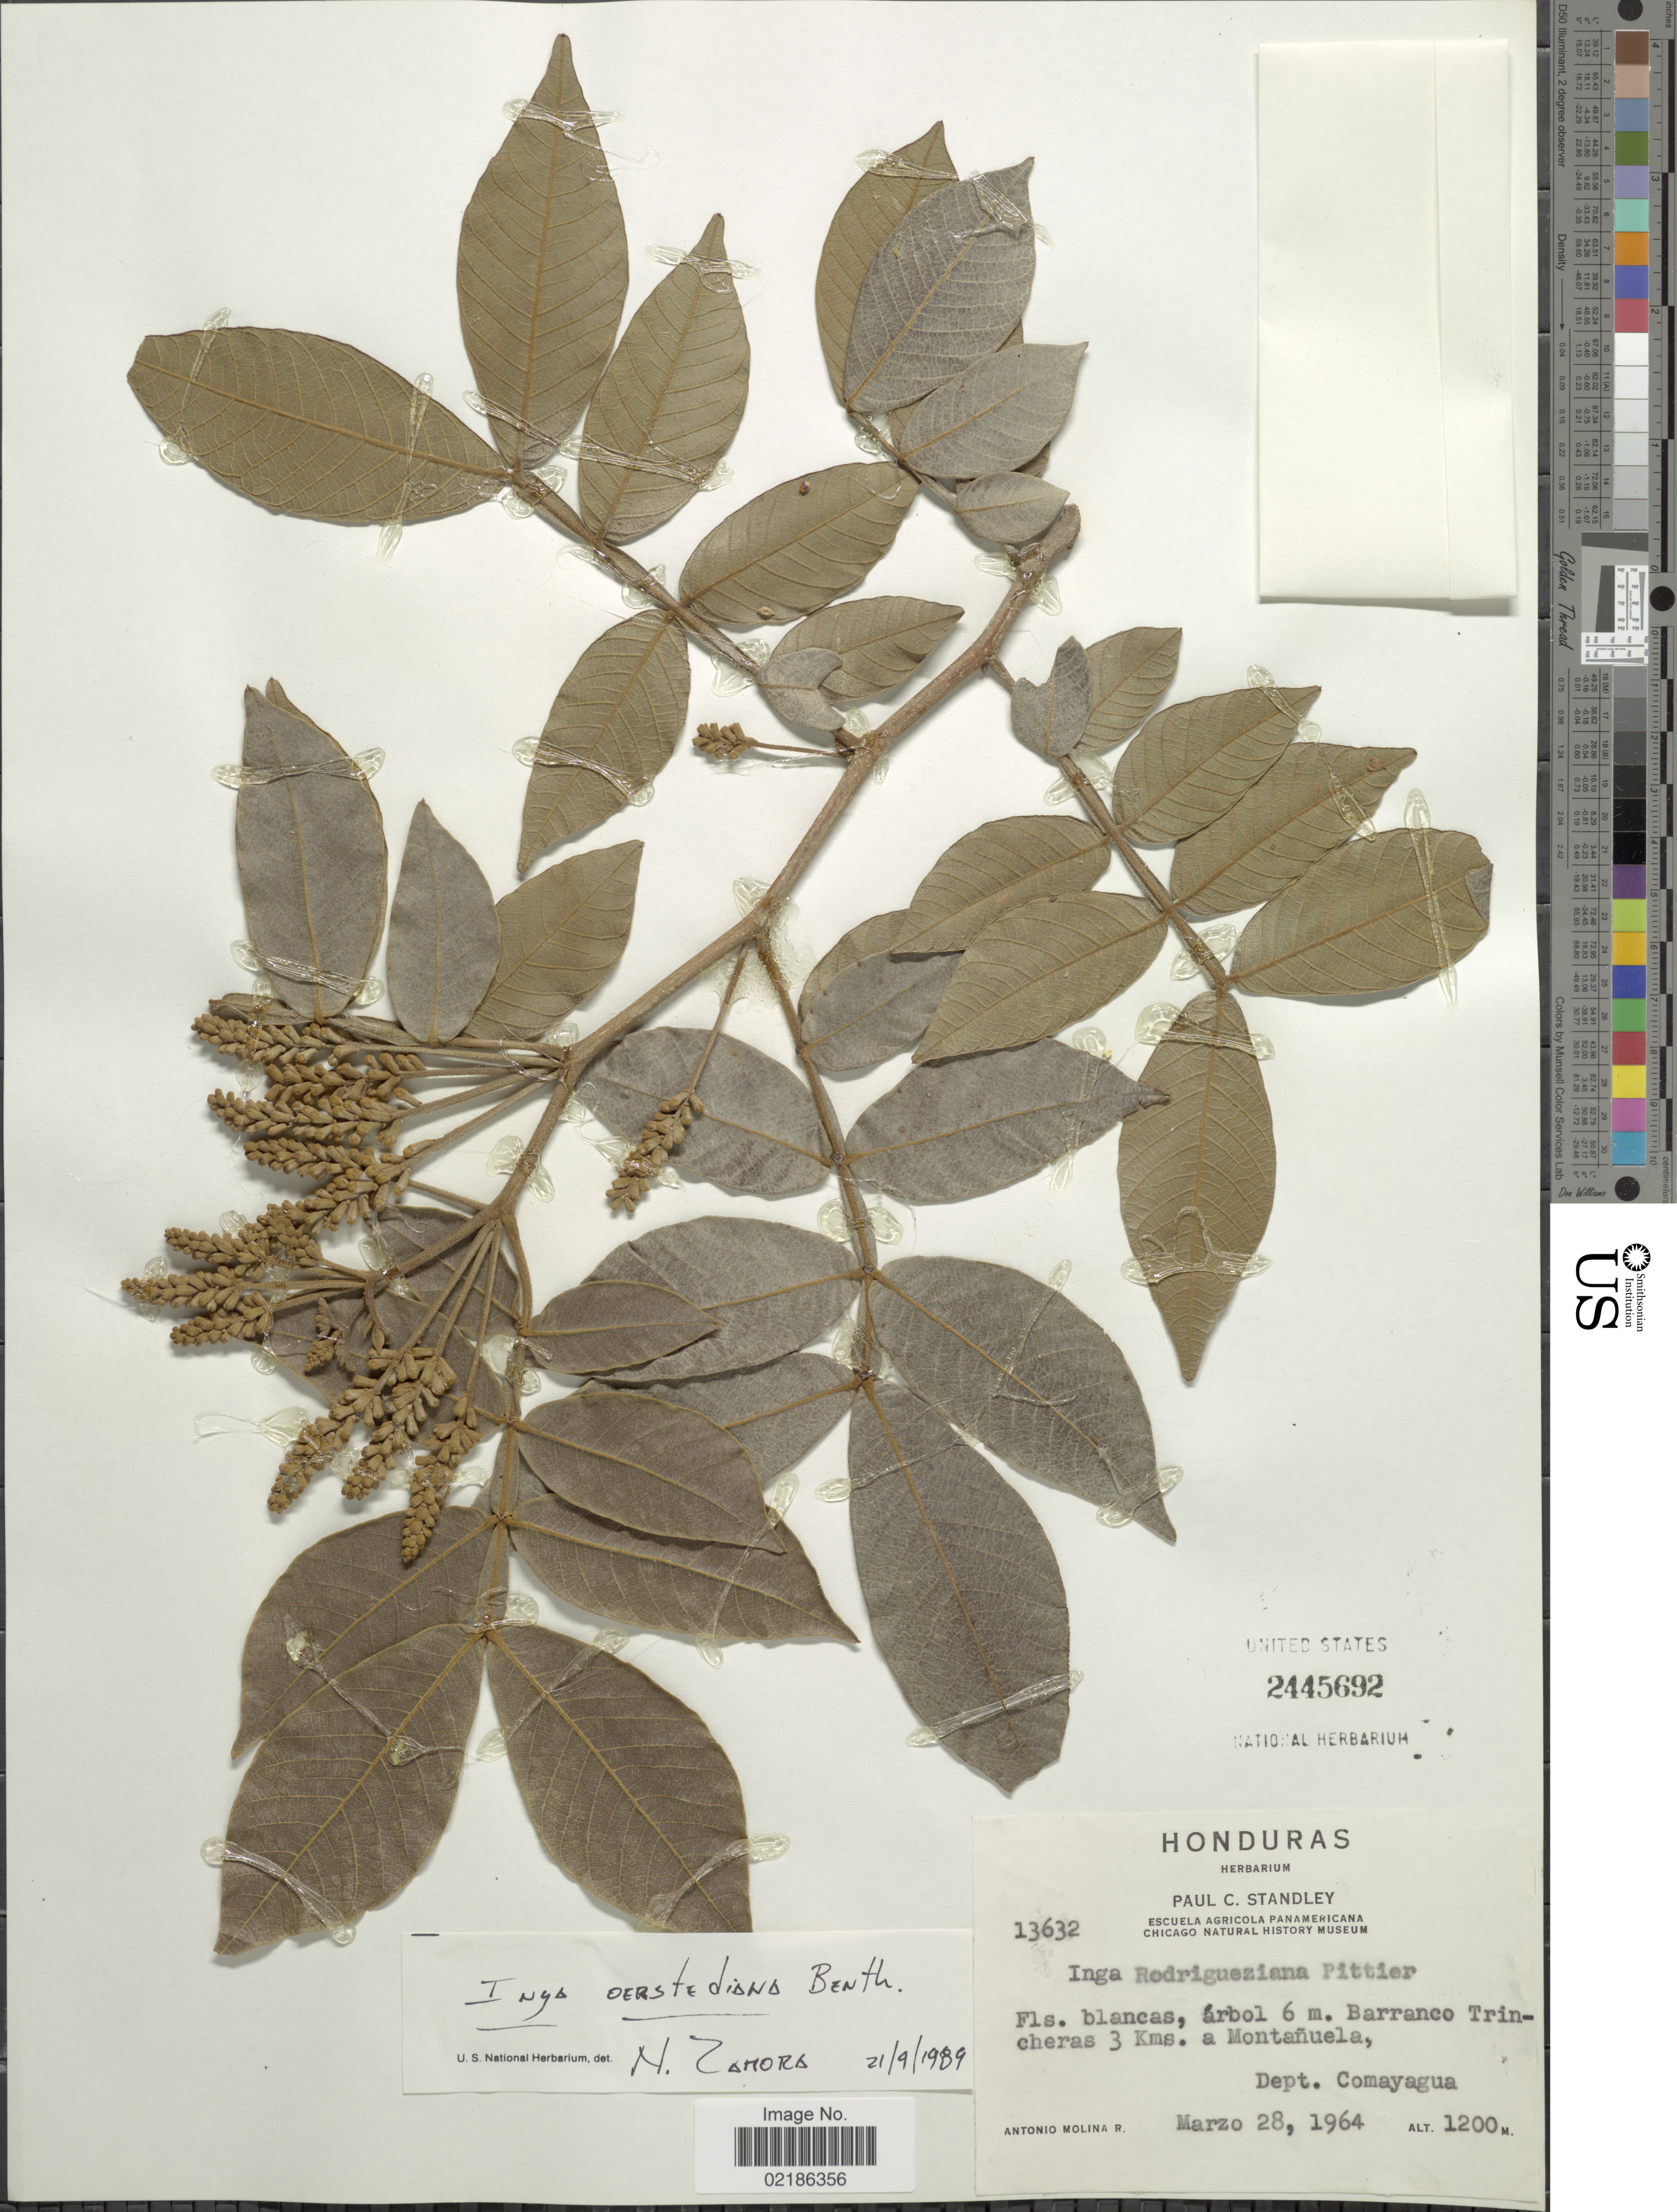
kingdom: Plantae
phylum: Tracheophyta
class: Magnoliopsida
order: Fabales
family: Fabaceae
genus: Inga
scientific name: Inga oerstediana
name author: Benth.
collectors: A. Molina R.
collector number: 13632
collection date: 1964-03-28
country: Honduras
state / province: Comayagua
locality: Barranco Trincheras 3 kms de Montanuela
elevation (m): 1200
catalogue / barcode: US 2445692